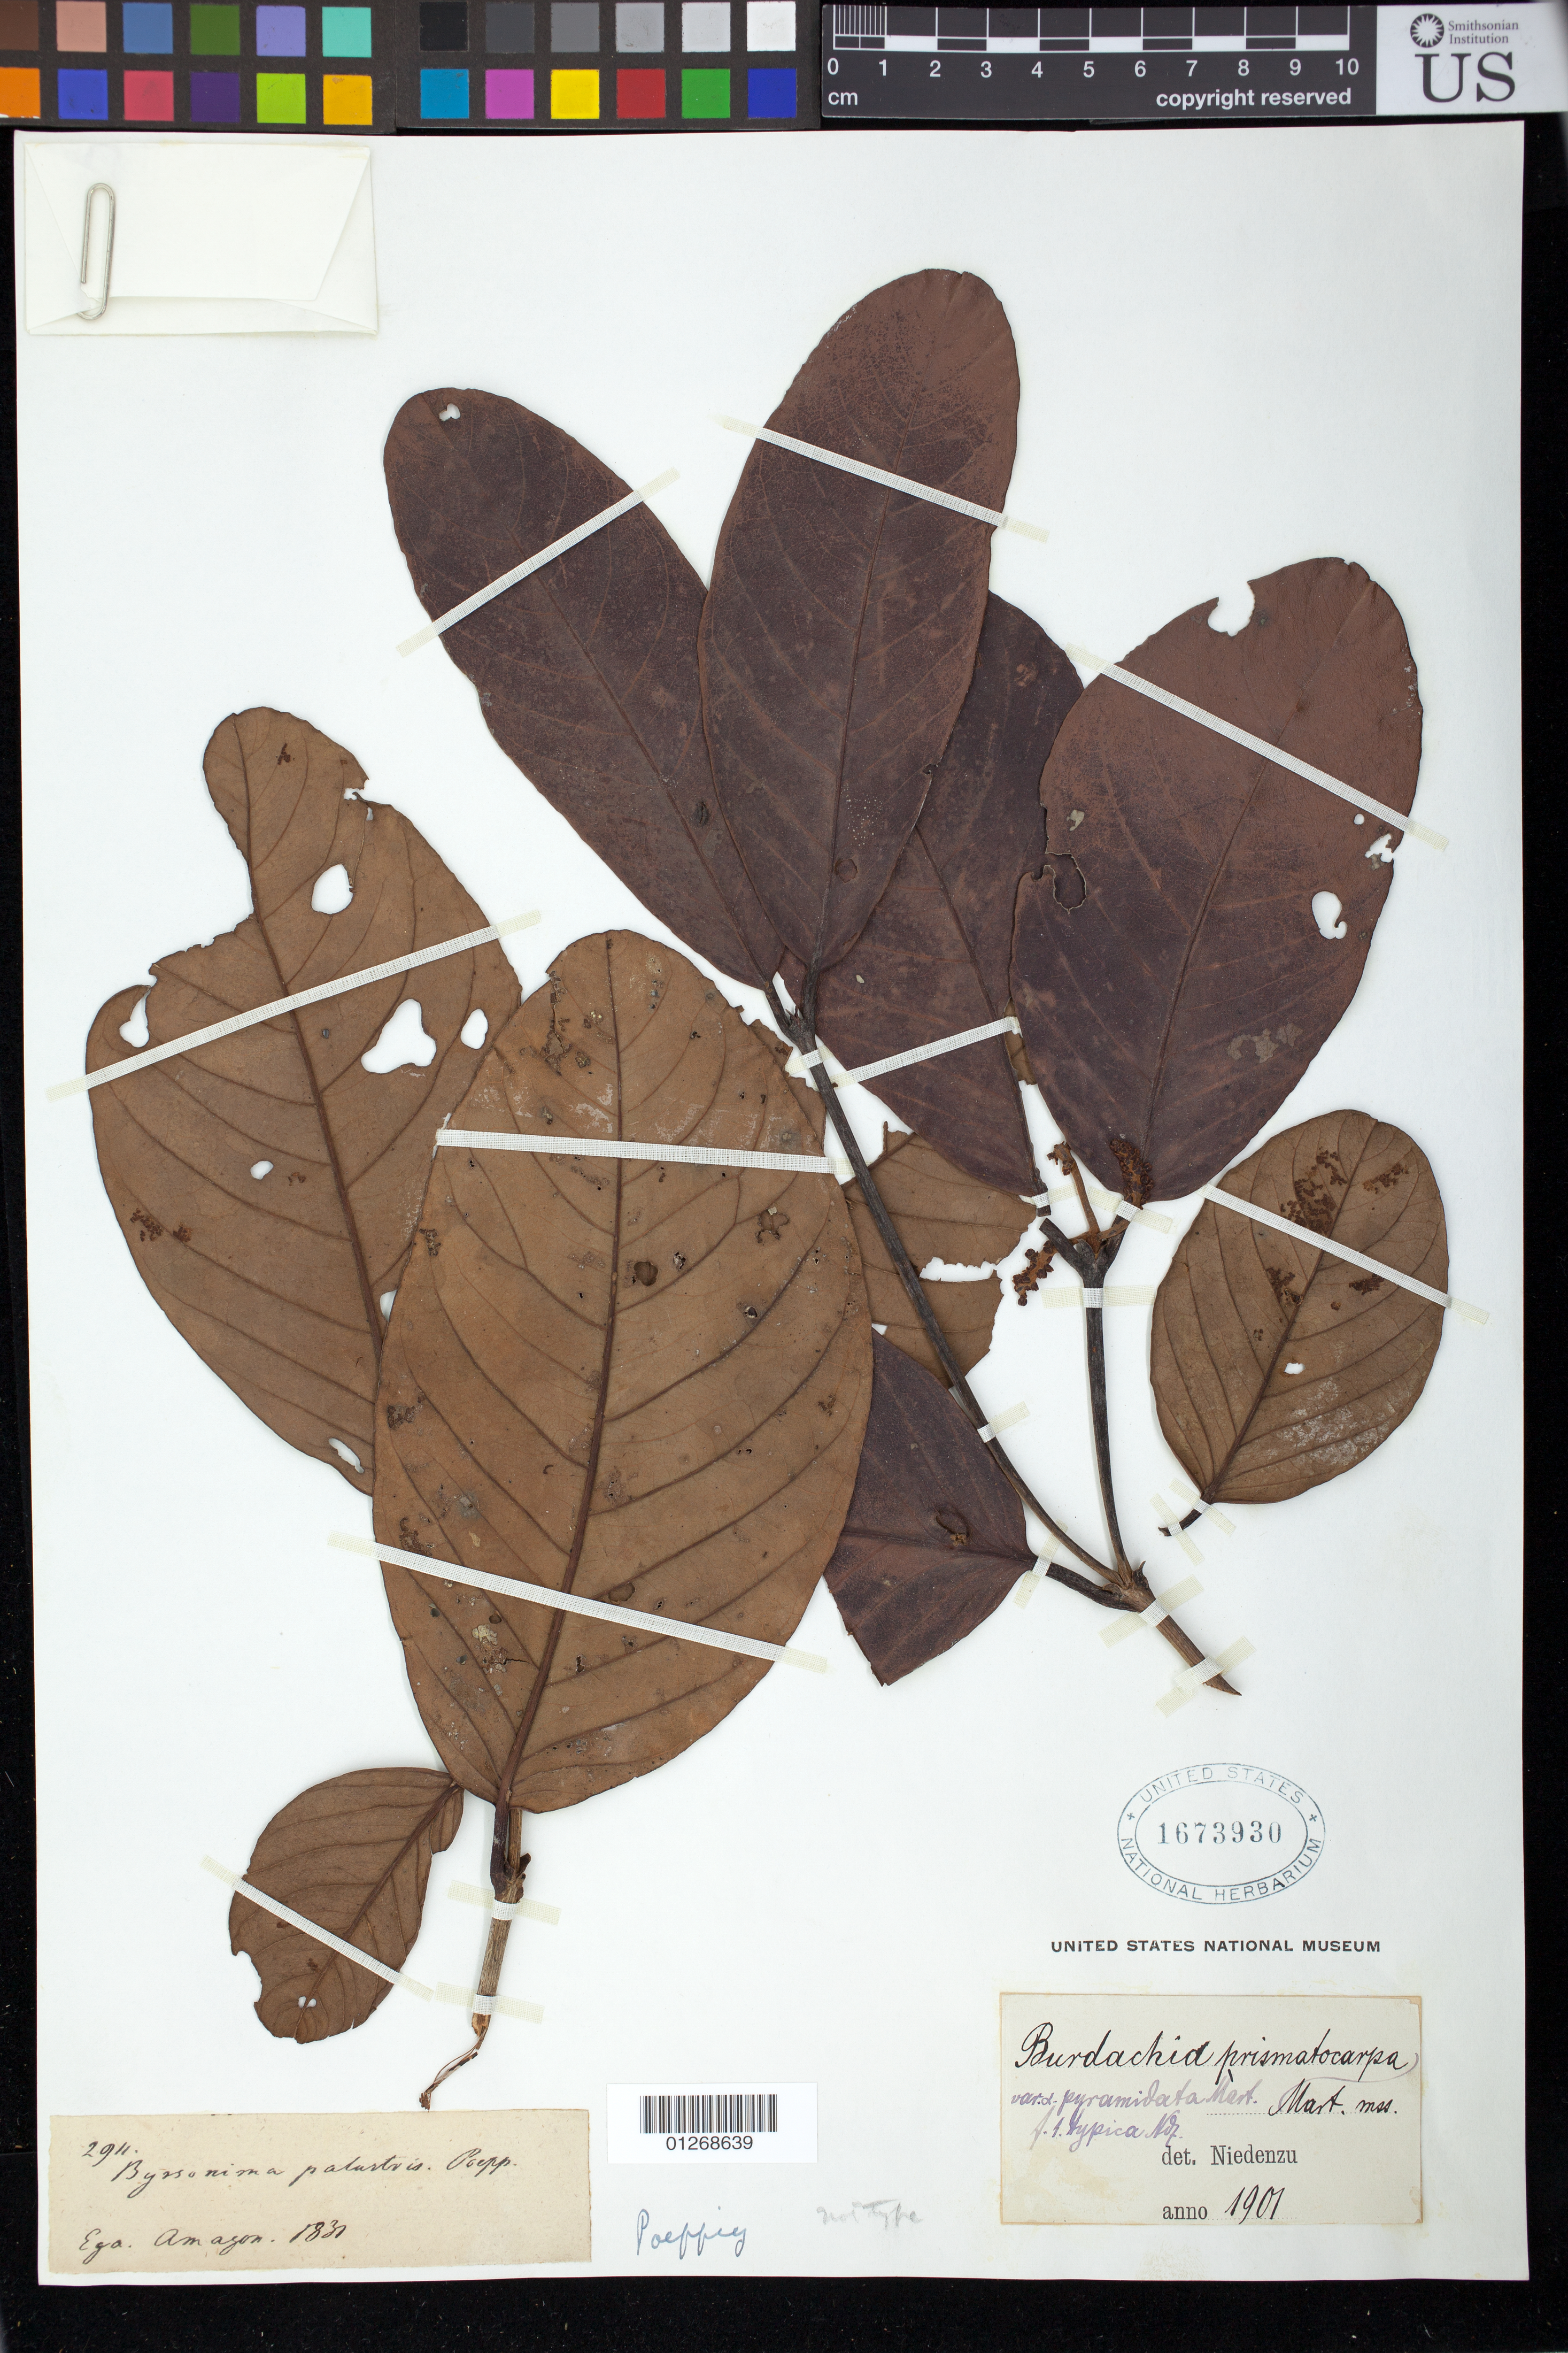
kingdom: Plantae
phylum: Tracheophyta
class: Magnoliopsida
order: Malpighiales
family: Malpighiaceae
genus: Burdachia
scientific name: Burdachia prismatocarpa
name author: A. Juss.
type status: Type Collection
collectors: E. F. Poeppig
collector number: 2911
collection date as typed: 1831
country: Brazil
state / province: Amazonas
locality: Ega [=Tefé]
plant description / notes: Burdachia prismatocarpa "var. pyramidata Mart." [ex Nied.] was described to include 3 formae (f. typica, f. intermedia, f. spruceana) with Poeppig 2911, apparently a (the?) type of the species, cited under "f. typica". As the typical variety, var. pyramidata is apparently an illegitimate name.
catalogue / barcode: US 1673930